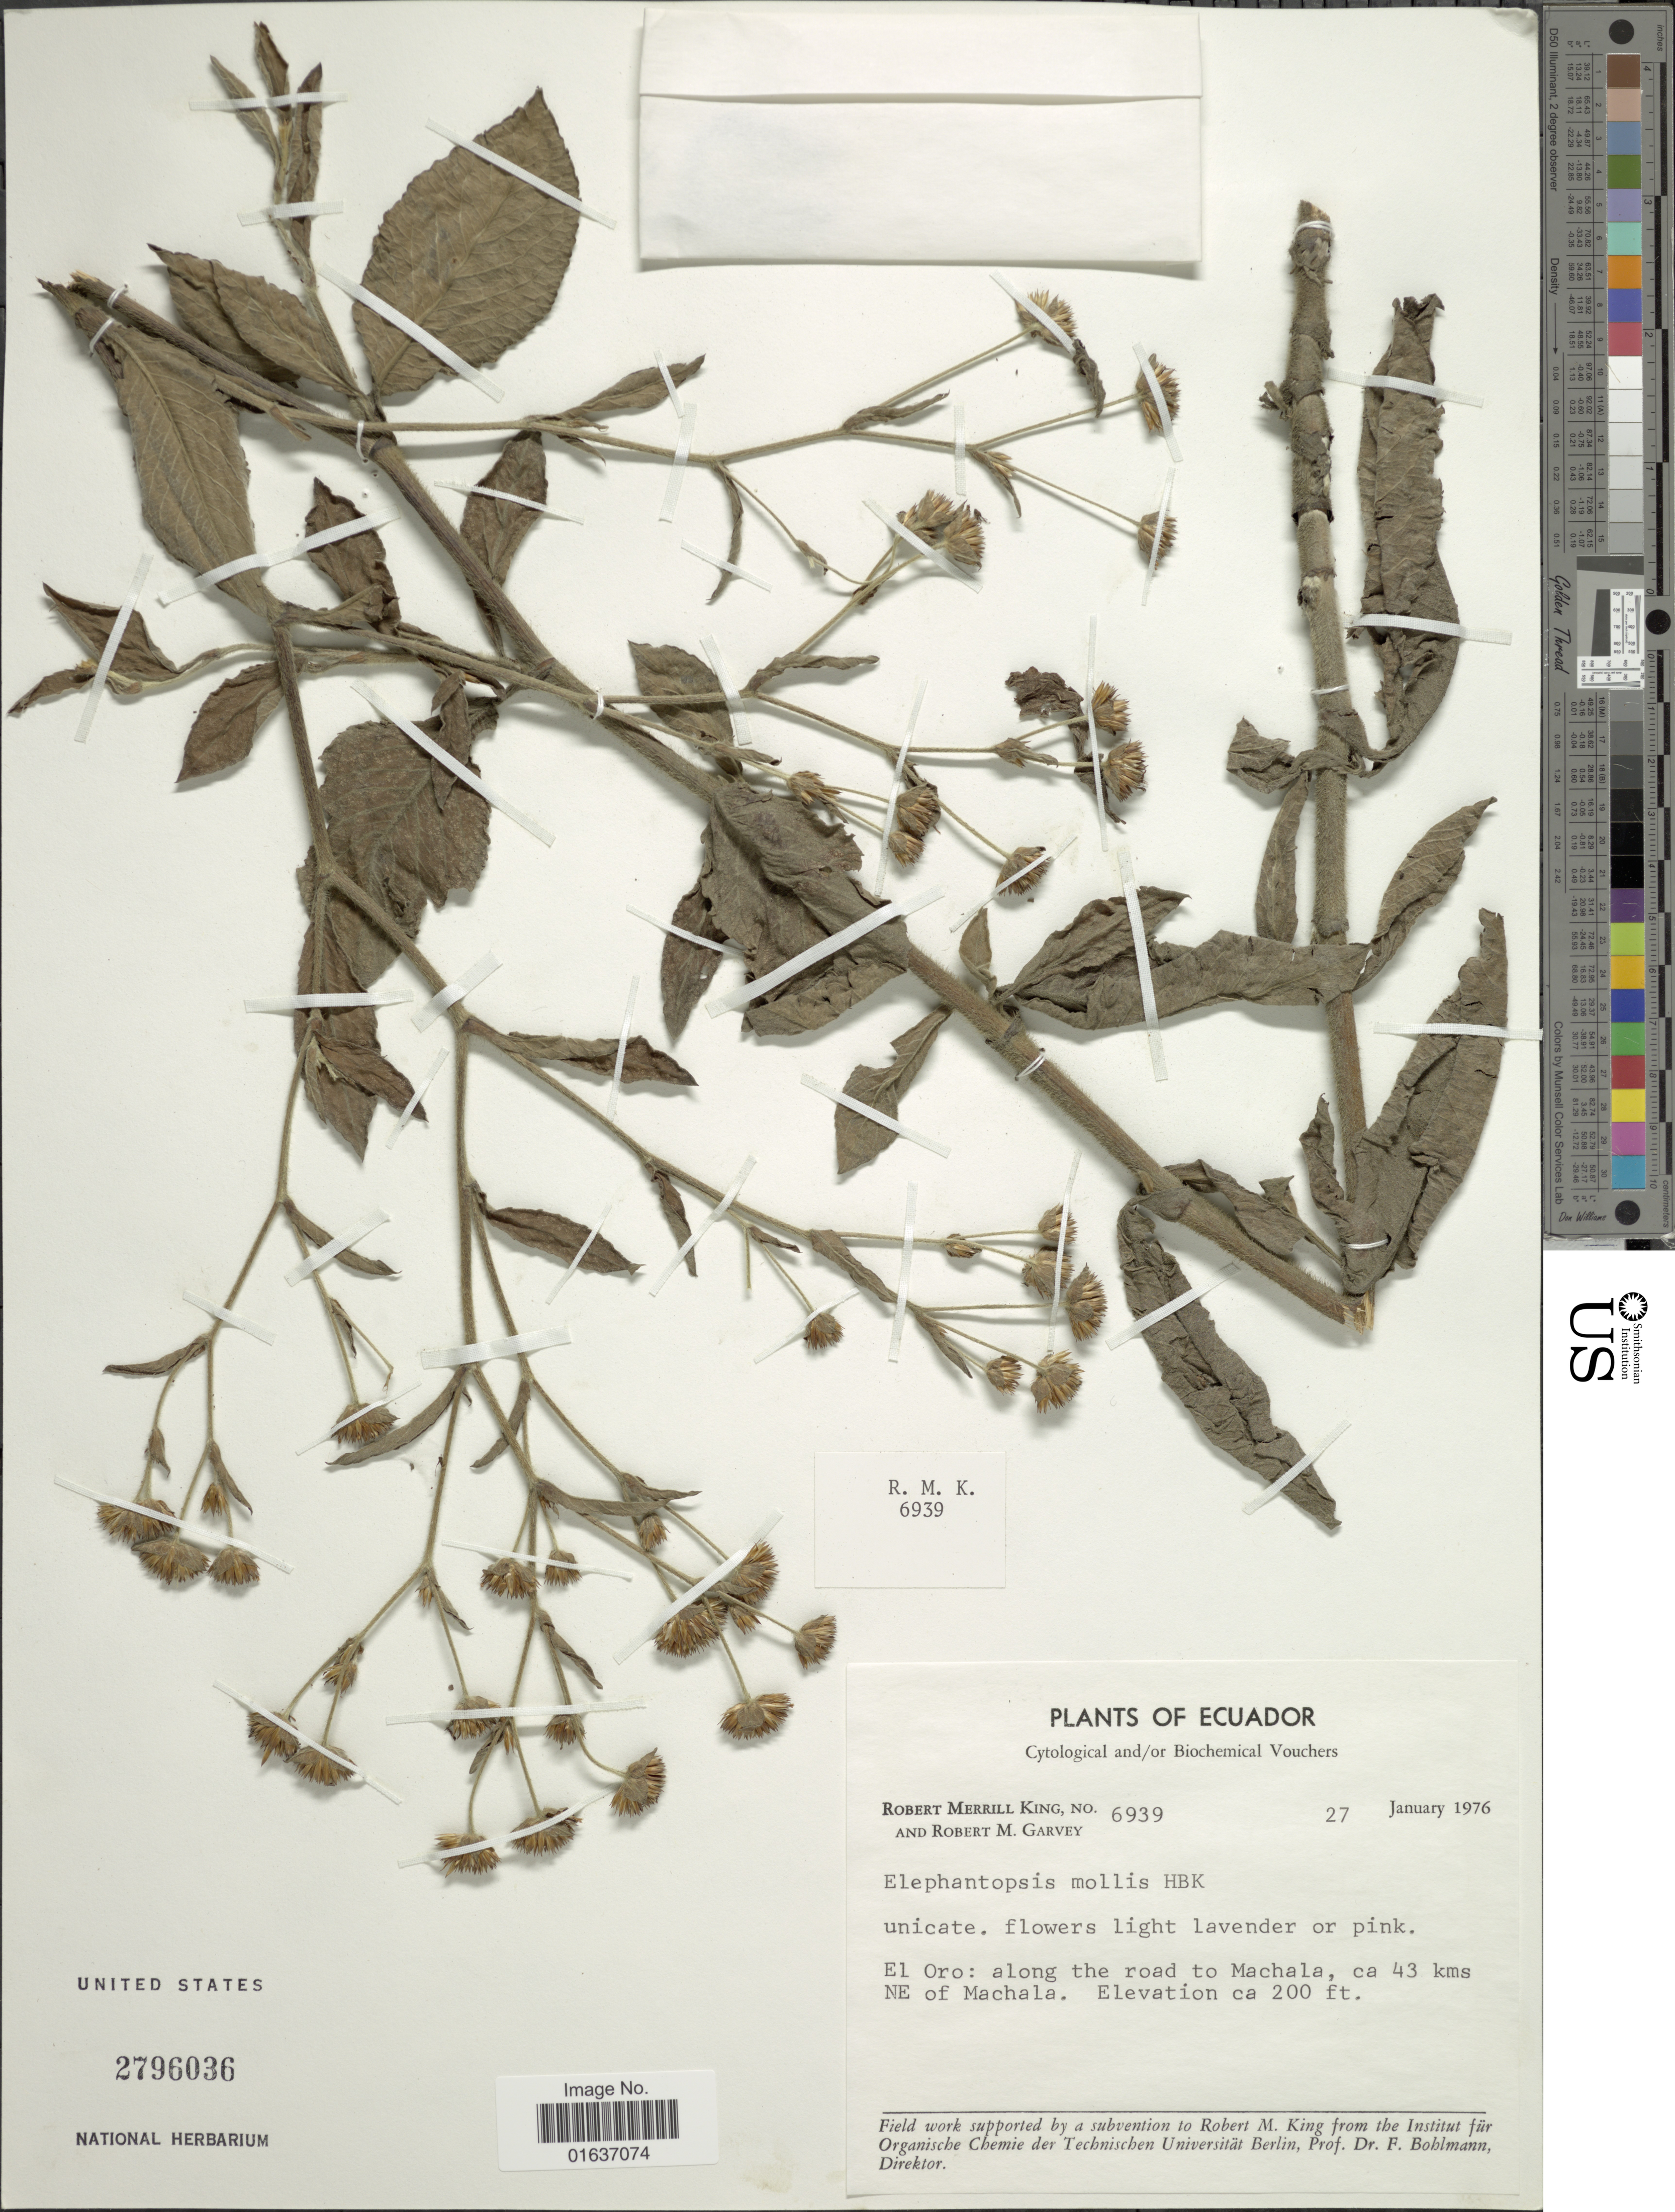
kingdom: Plantae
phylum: Tracheophyta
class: Magnoliopsida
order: Asterales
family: Asteraceae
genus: Elephantopus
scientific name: Elephantopus mollis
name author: Kunth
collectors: R. M. King & R. Garvey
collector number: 6939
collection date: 1976-01-27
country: Ecuador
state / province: El Oro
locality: Along the road to Machala, ca 43 kms. NE of Machala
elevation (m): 61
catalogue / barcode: US 2796036